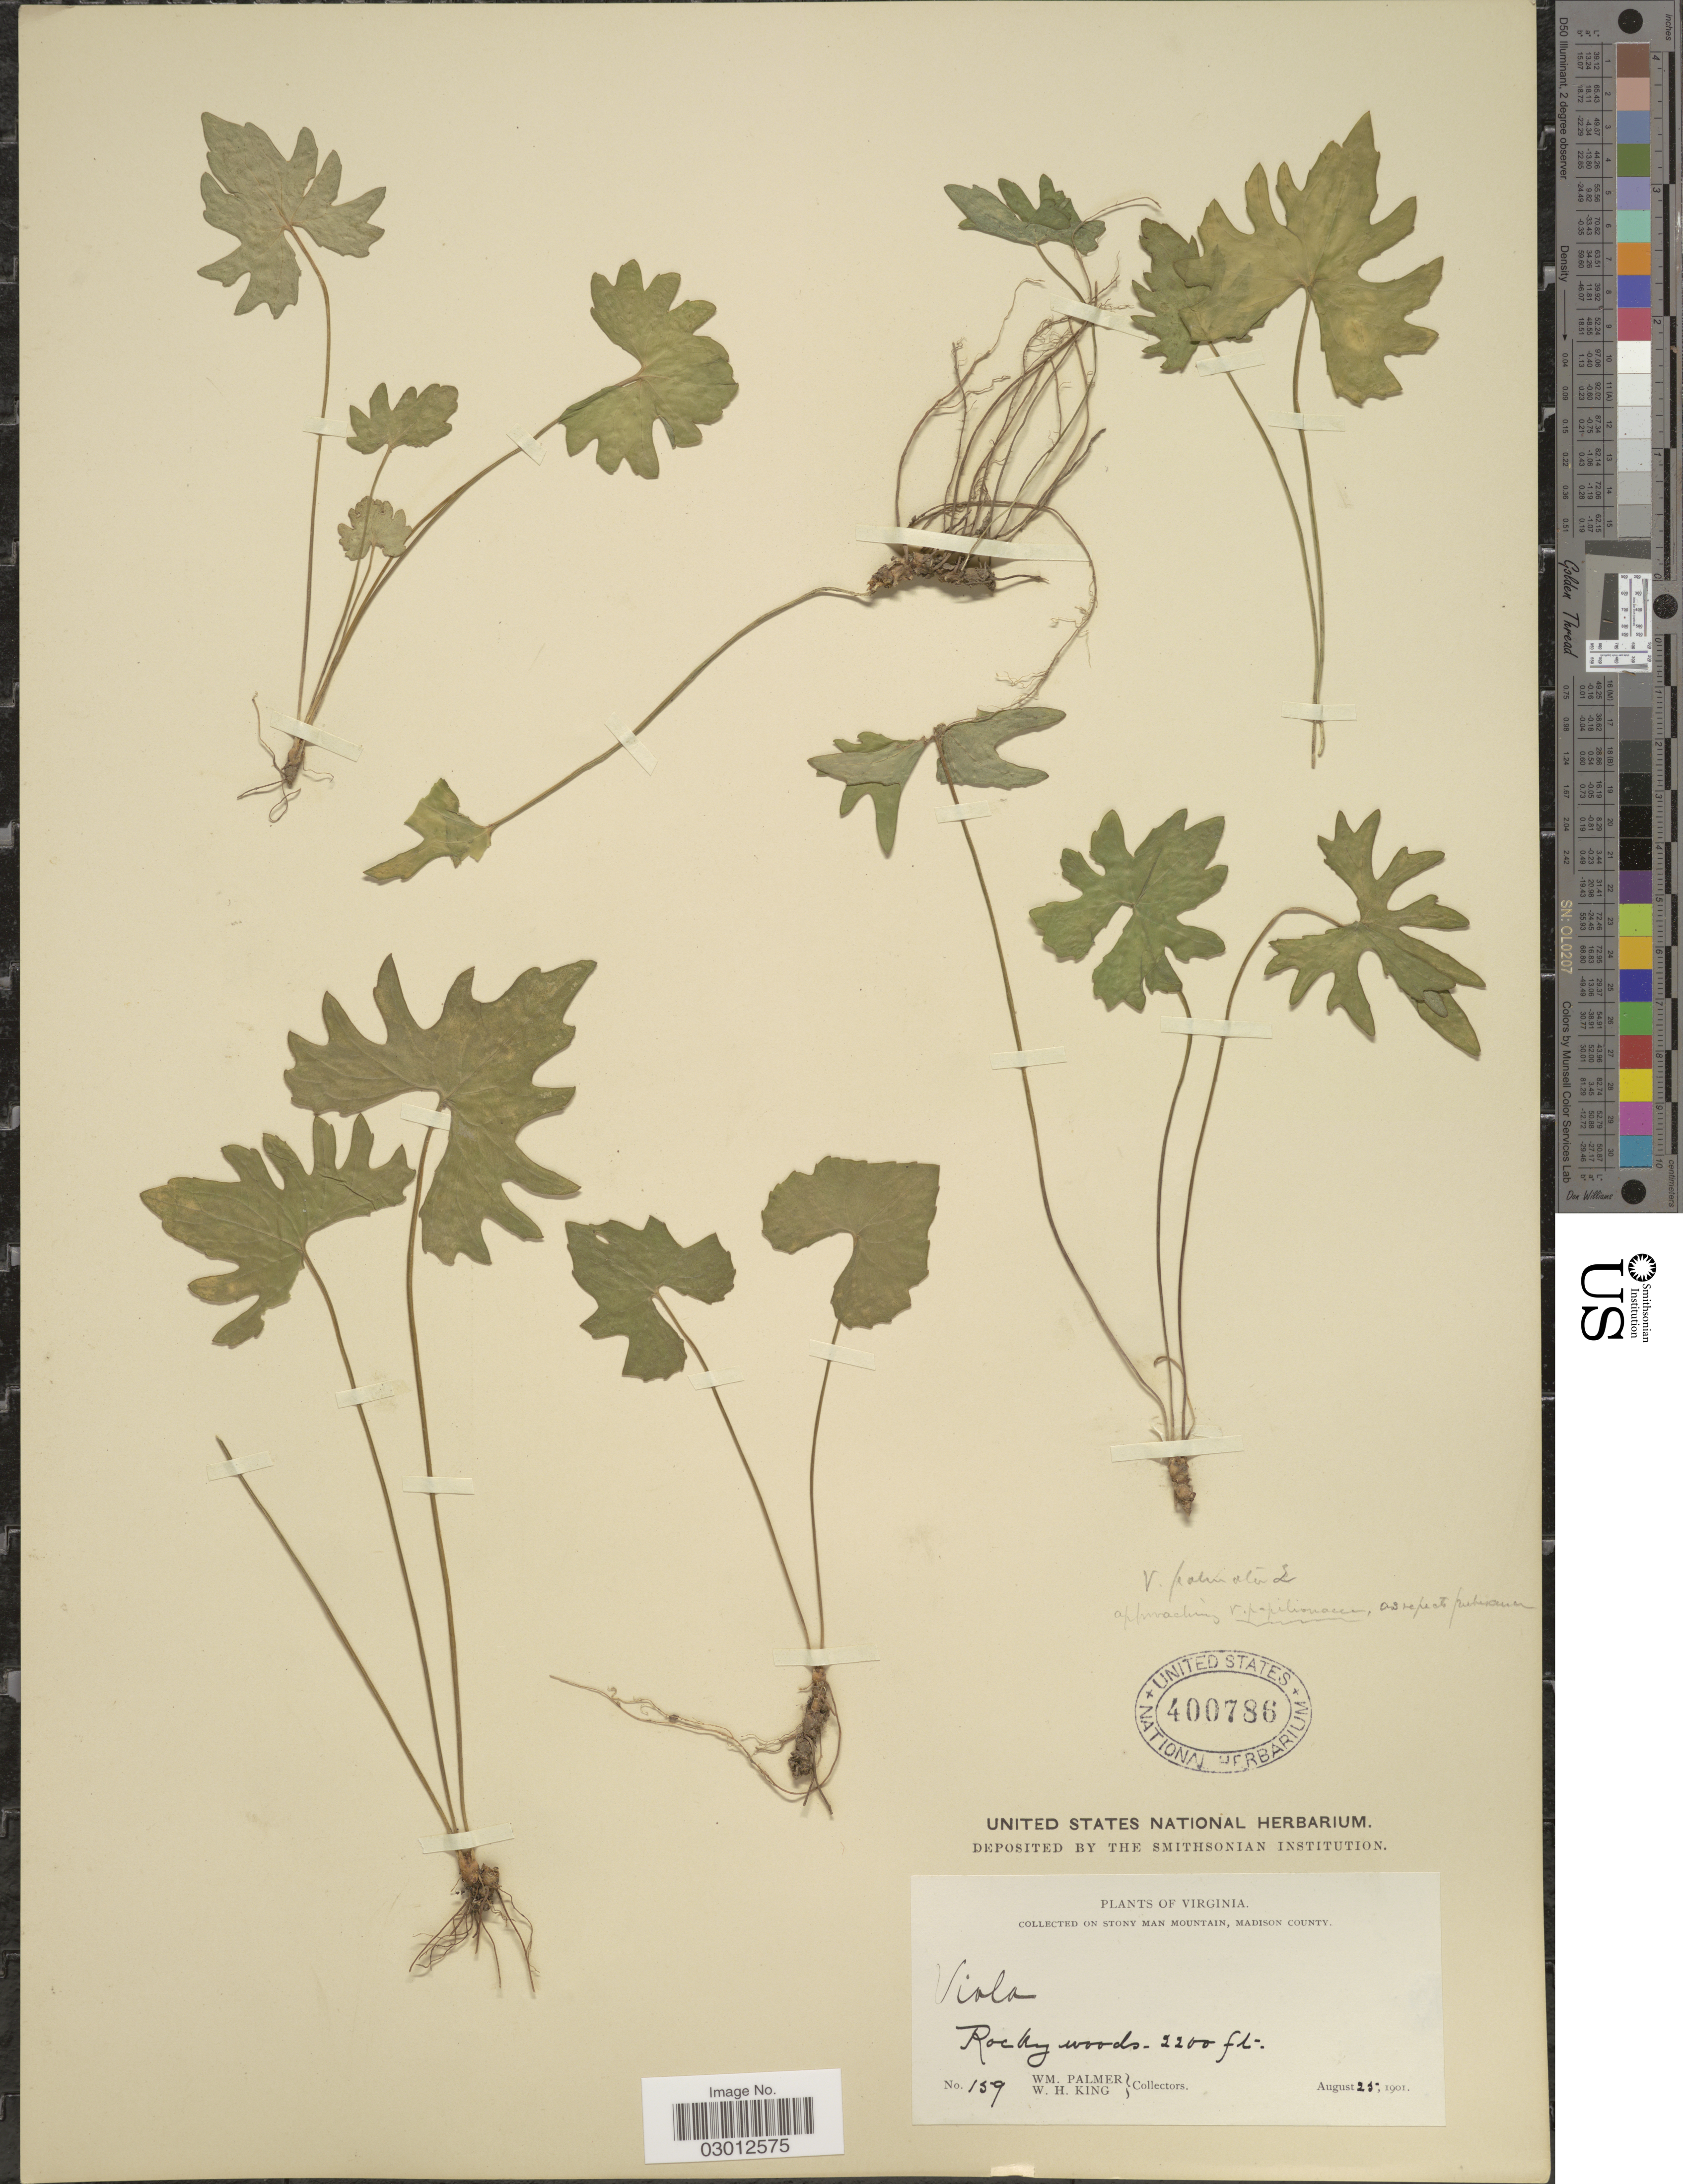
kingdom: Plantae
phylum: Tracheophyta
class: Magnoliopsida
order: Malpighiales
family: Violaceae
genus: Viola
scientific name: Viola palmata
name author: L.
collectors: W. Palmer & W. H. King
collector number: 159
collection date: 1901-08-25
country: United States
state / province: Virginia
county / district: Madison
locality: Stony Man Mountain, Madison County.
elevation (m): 671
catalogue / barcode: US 400786